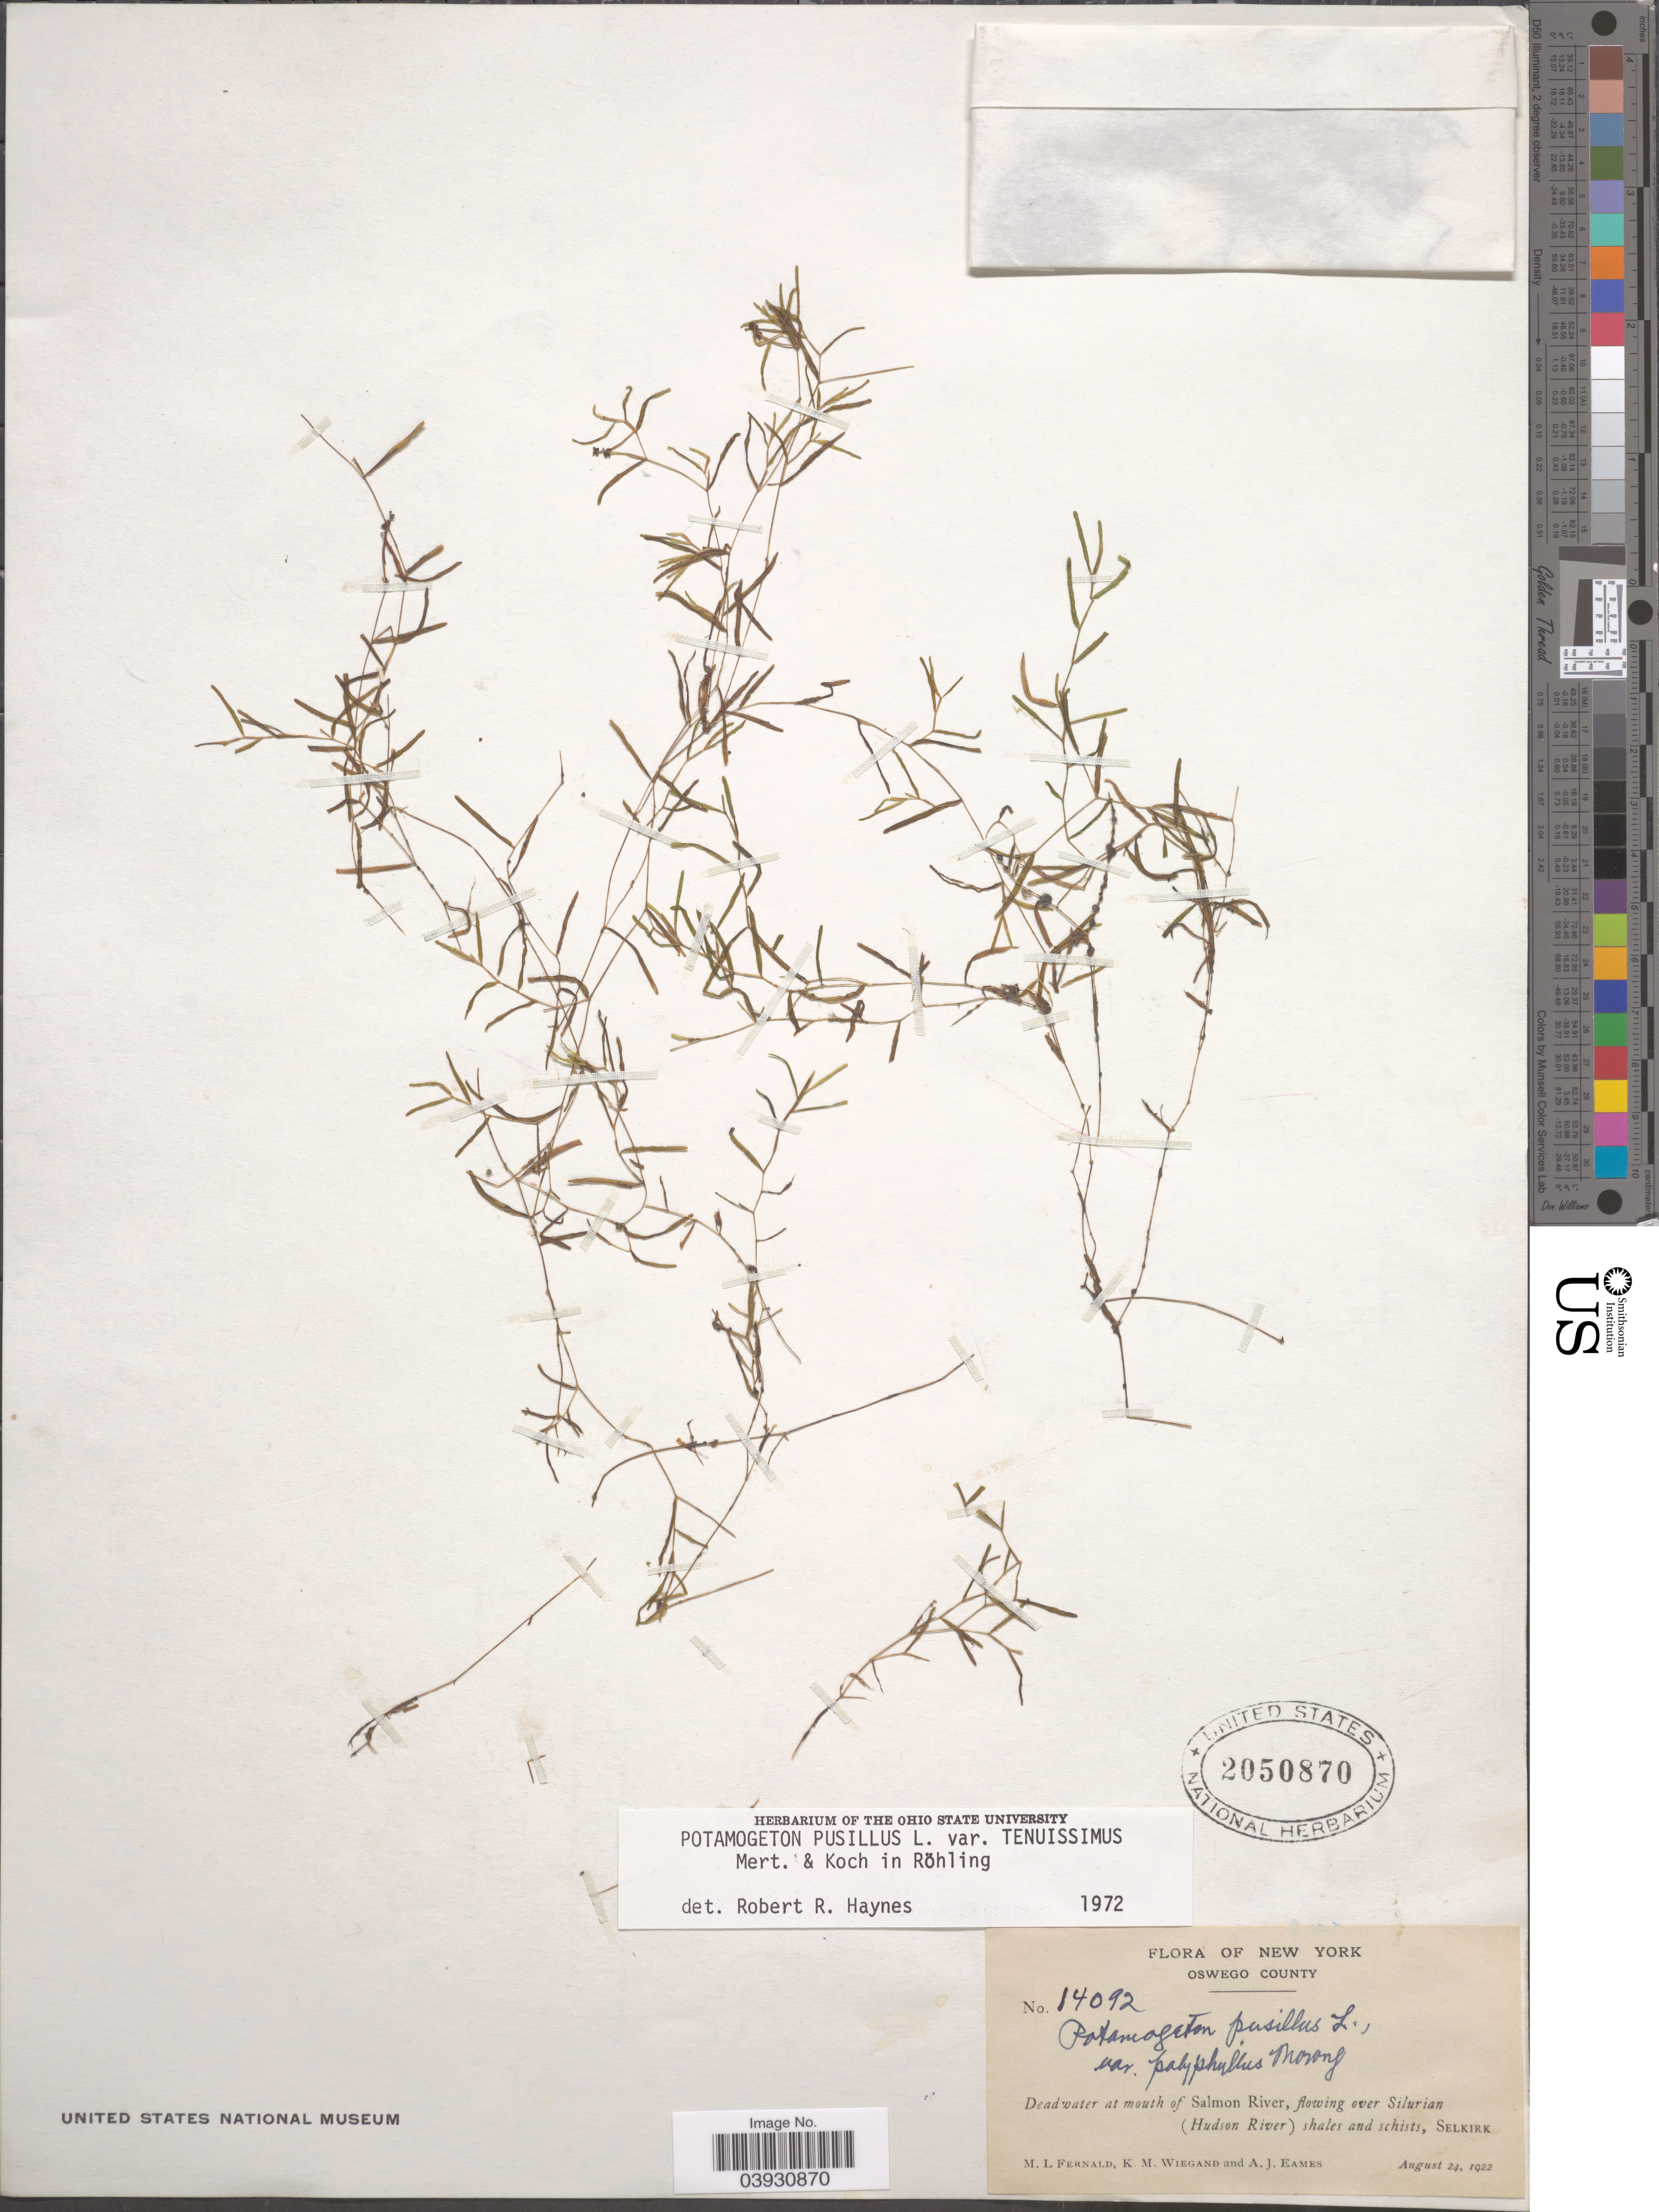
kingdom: Plantae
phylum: Tracheophyta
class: Liliopsida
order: Alismatales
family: Potamogetonaceae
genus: Potamogeton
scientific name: Potamogeton pusillus subsp. tenuissimus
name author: Mert. & W.D.J. Koch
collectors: M. L. Fernald, K. M. Wiegand & A. J. Eames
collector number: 14092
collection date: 1922-08-24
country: United States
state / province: New York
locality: Oswego County. Deadwater at mouth of Salmon River, flowing over Silurian (Hudson River) shales and schists, Selkirk.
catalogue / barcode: US 2050870